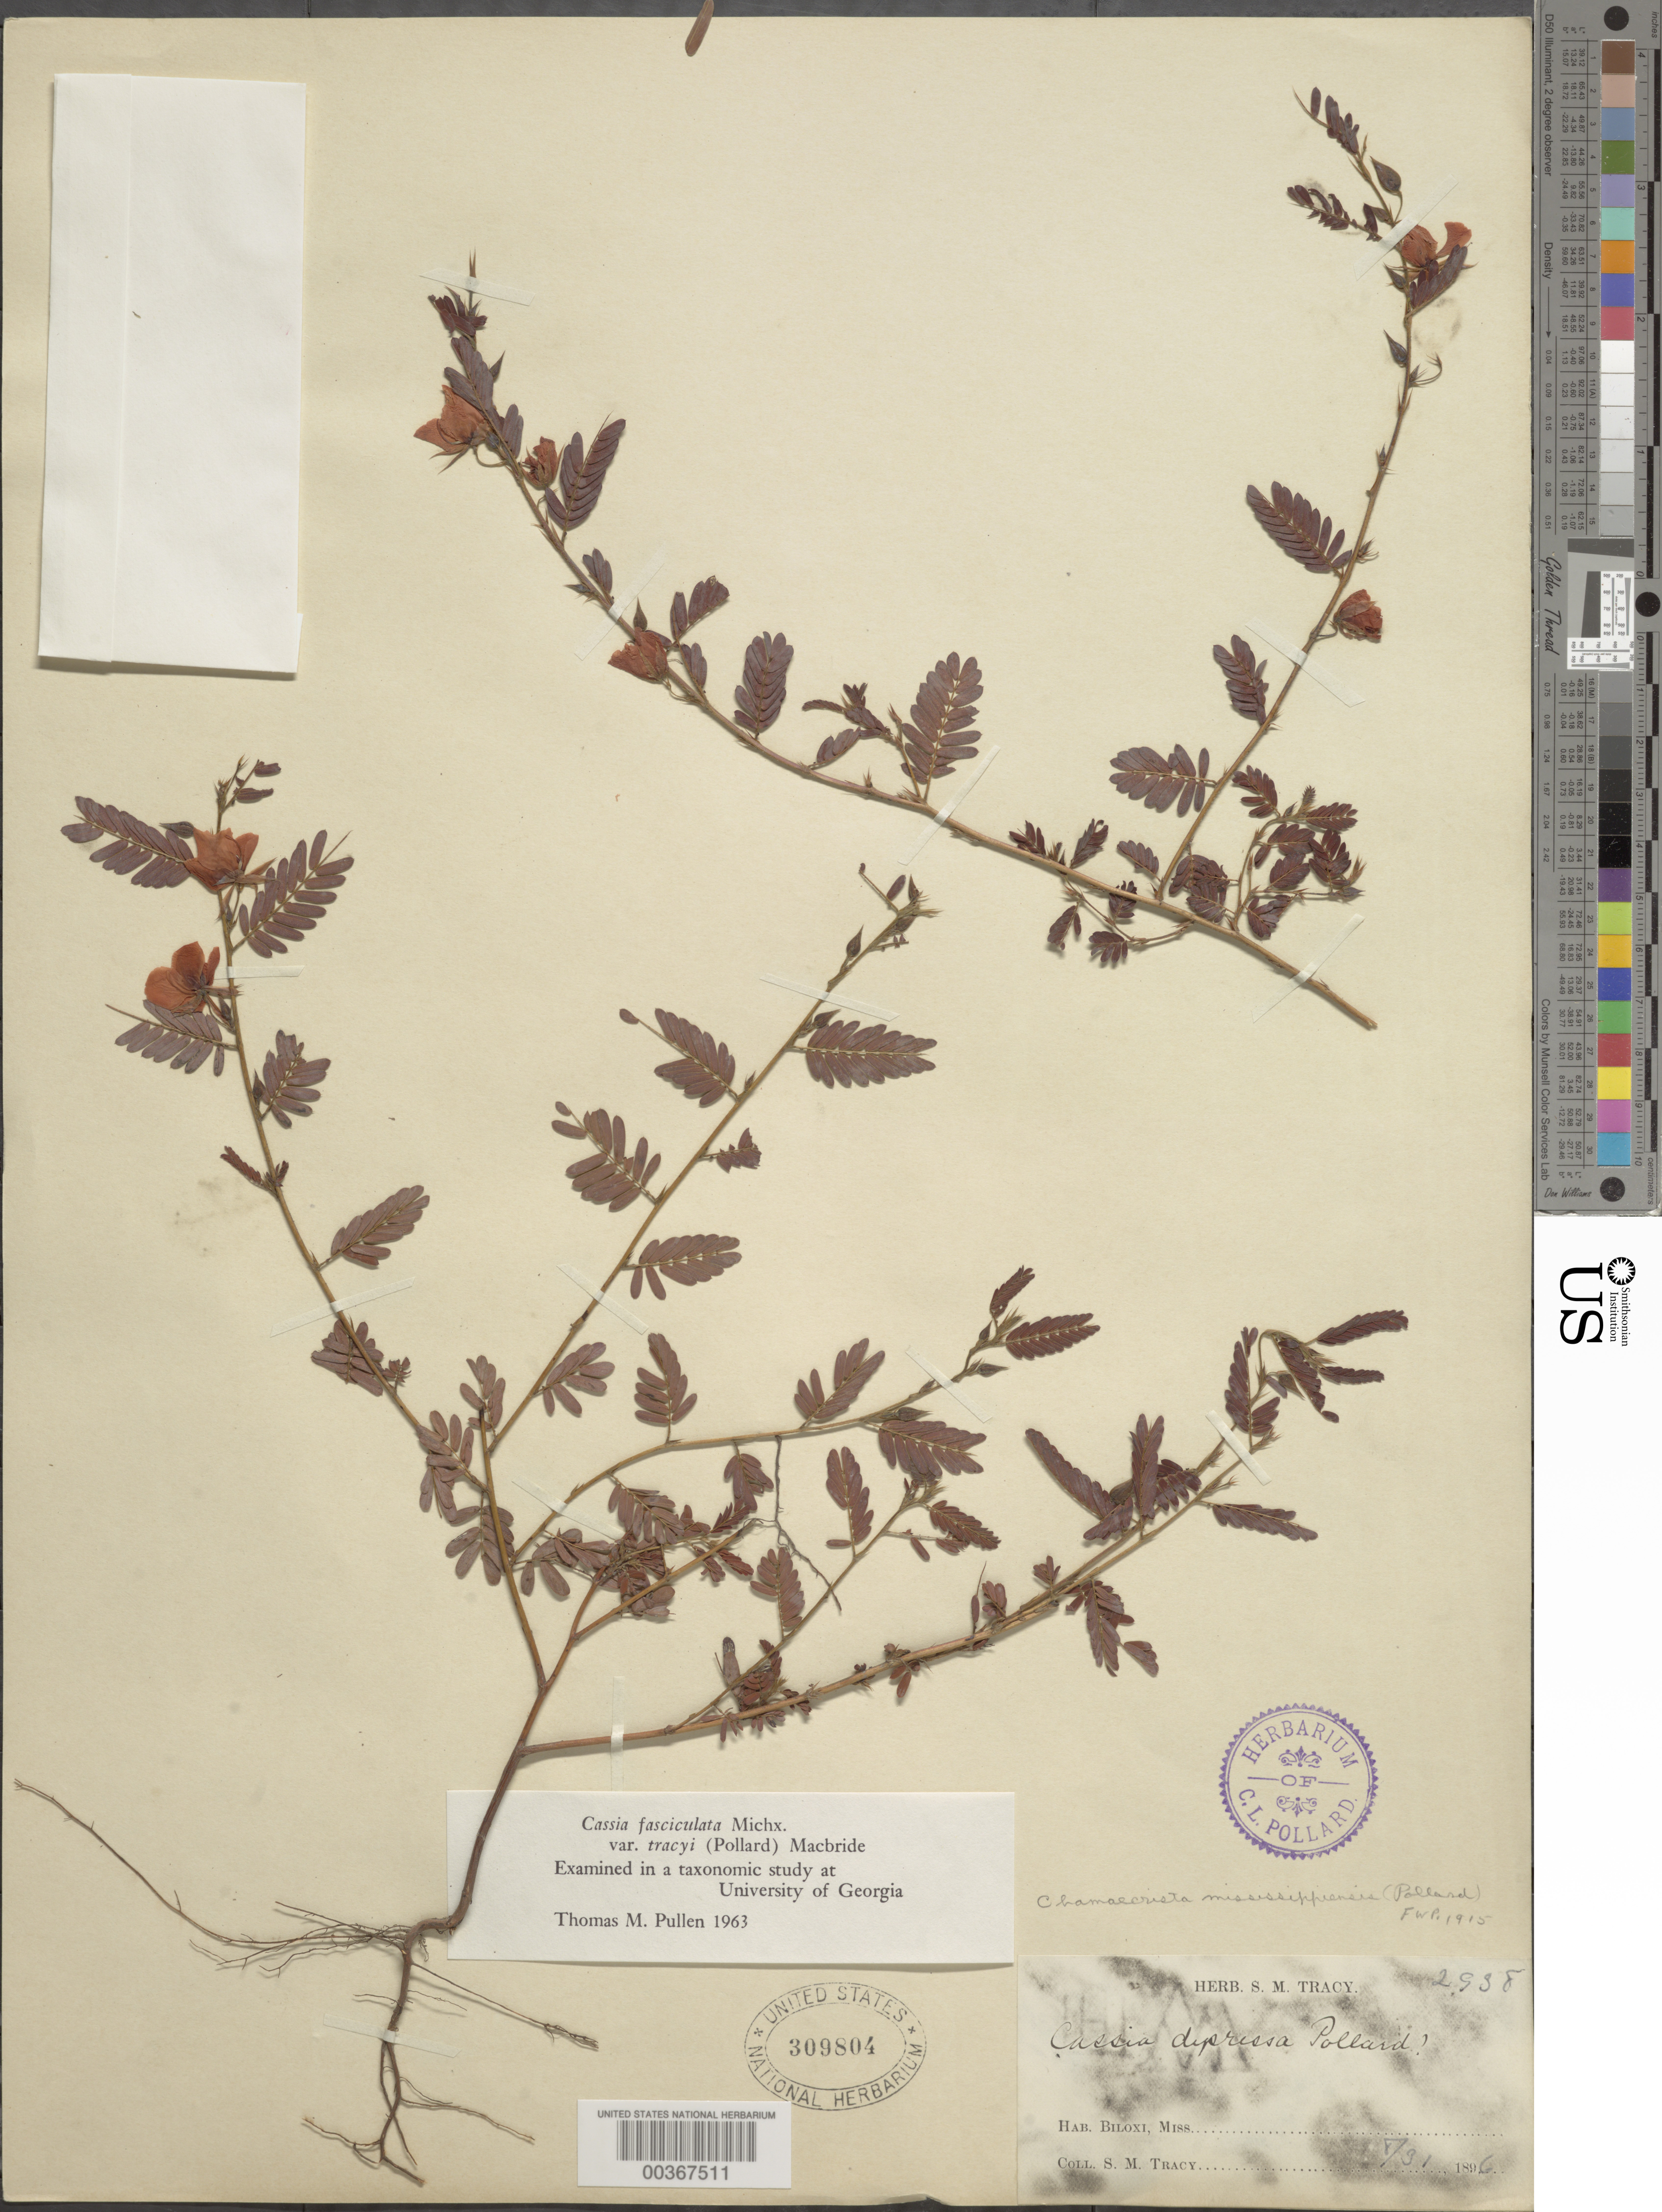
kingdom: Plantae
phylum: Tracheophyta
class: Magnoliopsida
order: Fabales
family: Fabaceae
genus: Chamaecrista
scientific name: Chamaecrista fasciculata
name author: (Michx.) Greene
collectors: S. M. Tracy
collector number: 2938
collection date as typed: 31 Aug 1896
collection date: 1896-08-31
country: United States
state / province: Mississippi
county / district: Harrison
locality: Biloxi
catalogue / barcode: US 309804